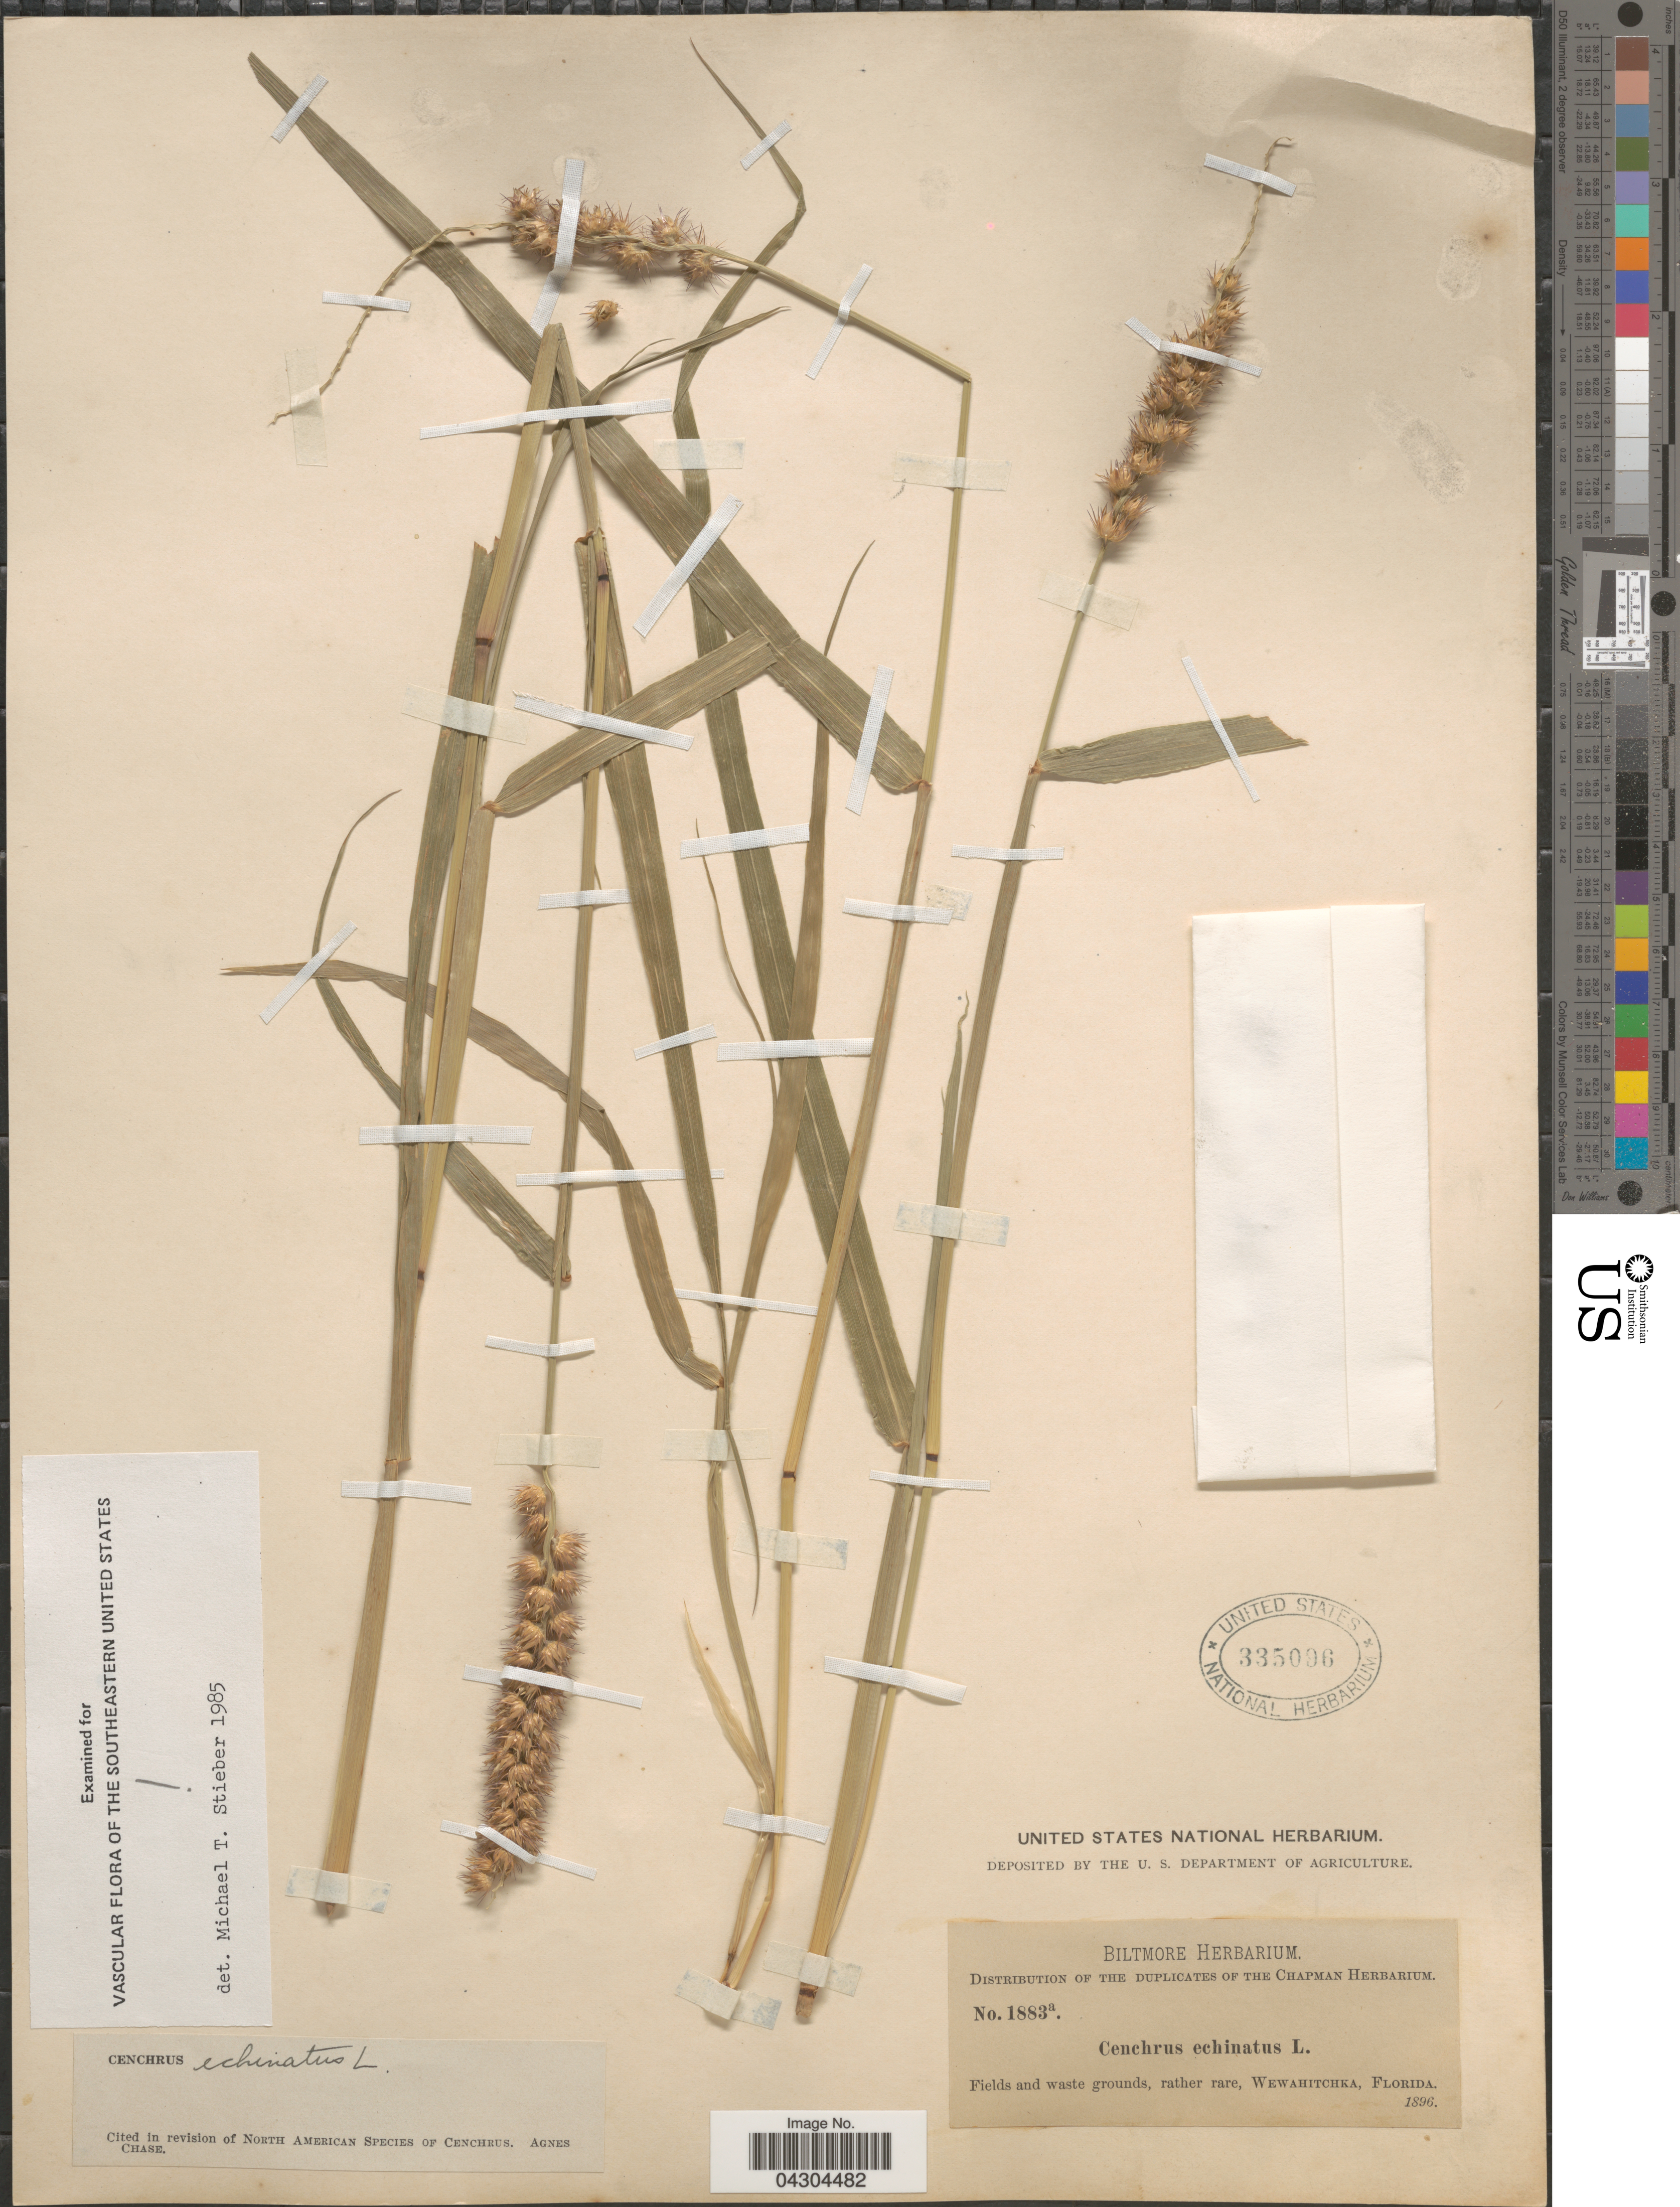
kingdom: Plantae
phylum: Tracheophyta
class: Liliopsida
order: Poales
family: Poaceae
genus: Cenchrus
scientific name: Cenchrus echinatus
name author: L.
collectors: ex herb. Biltmore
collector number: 1883a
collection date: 1896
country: United States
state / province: Florida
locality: Fields in waste grounds, rather rare, Wewahitchka.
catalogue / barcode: US 335006